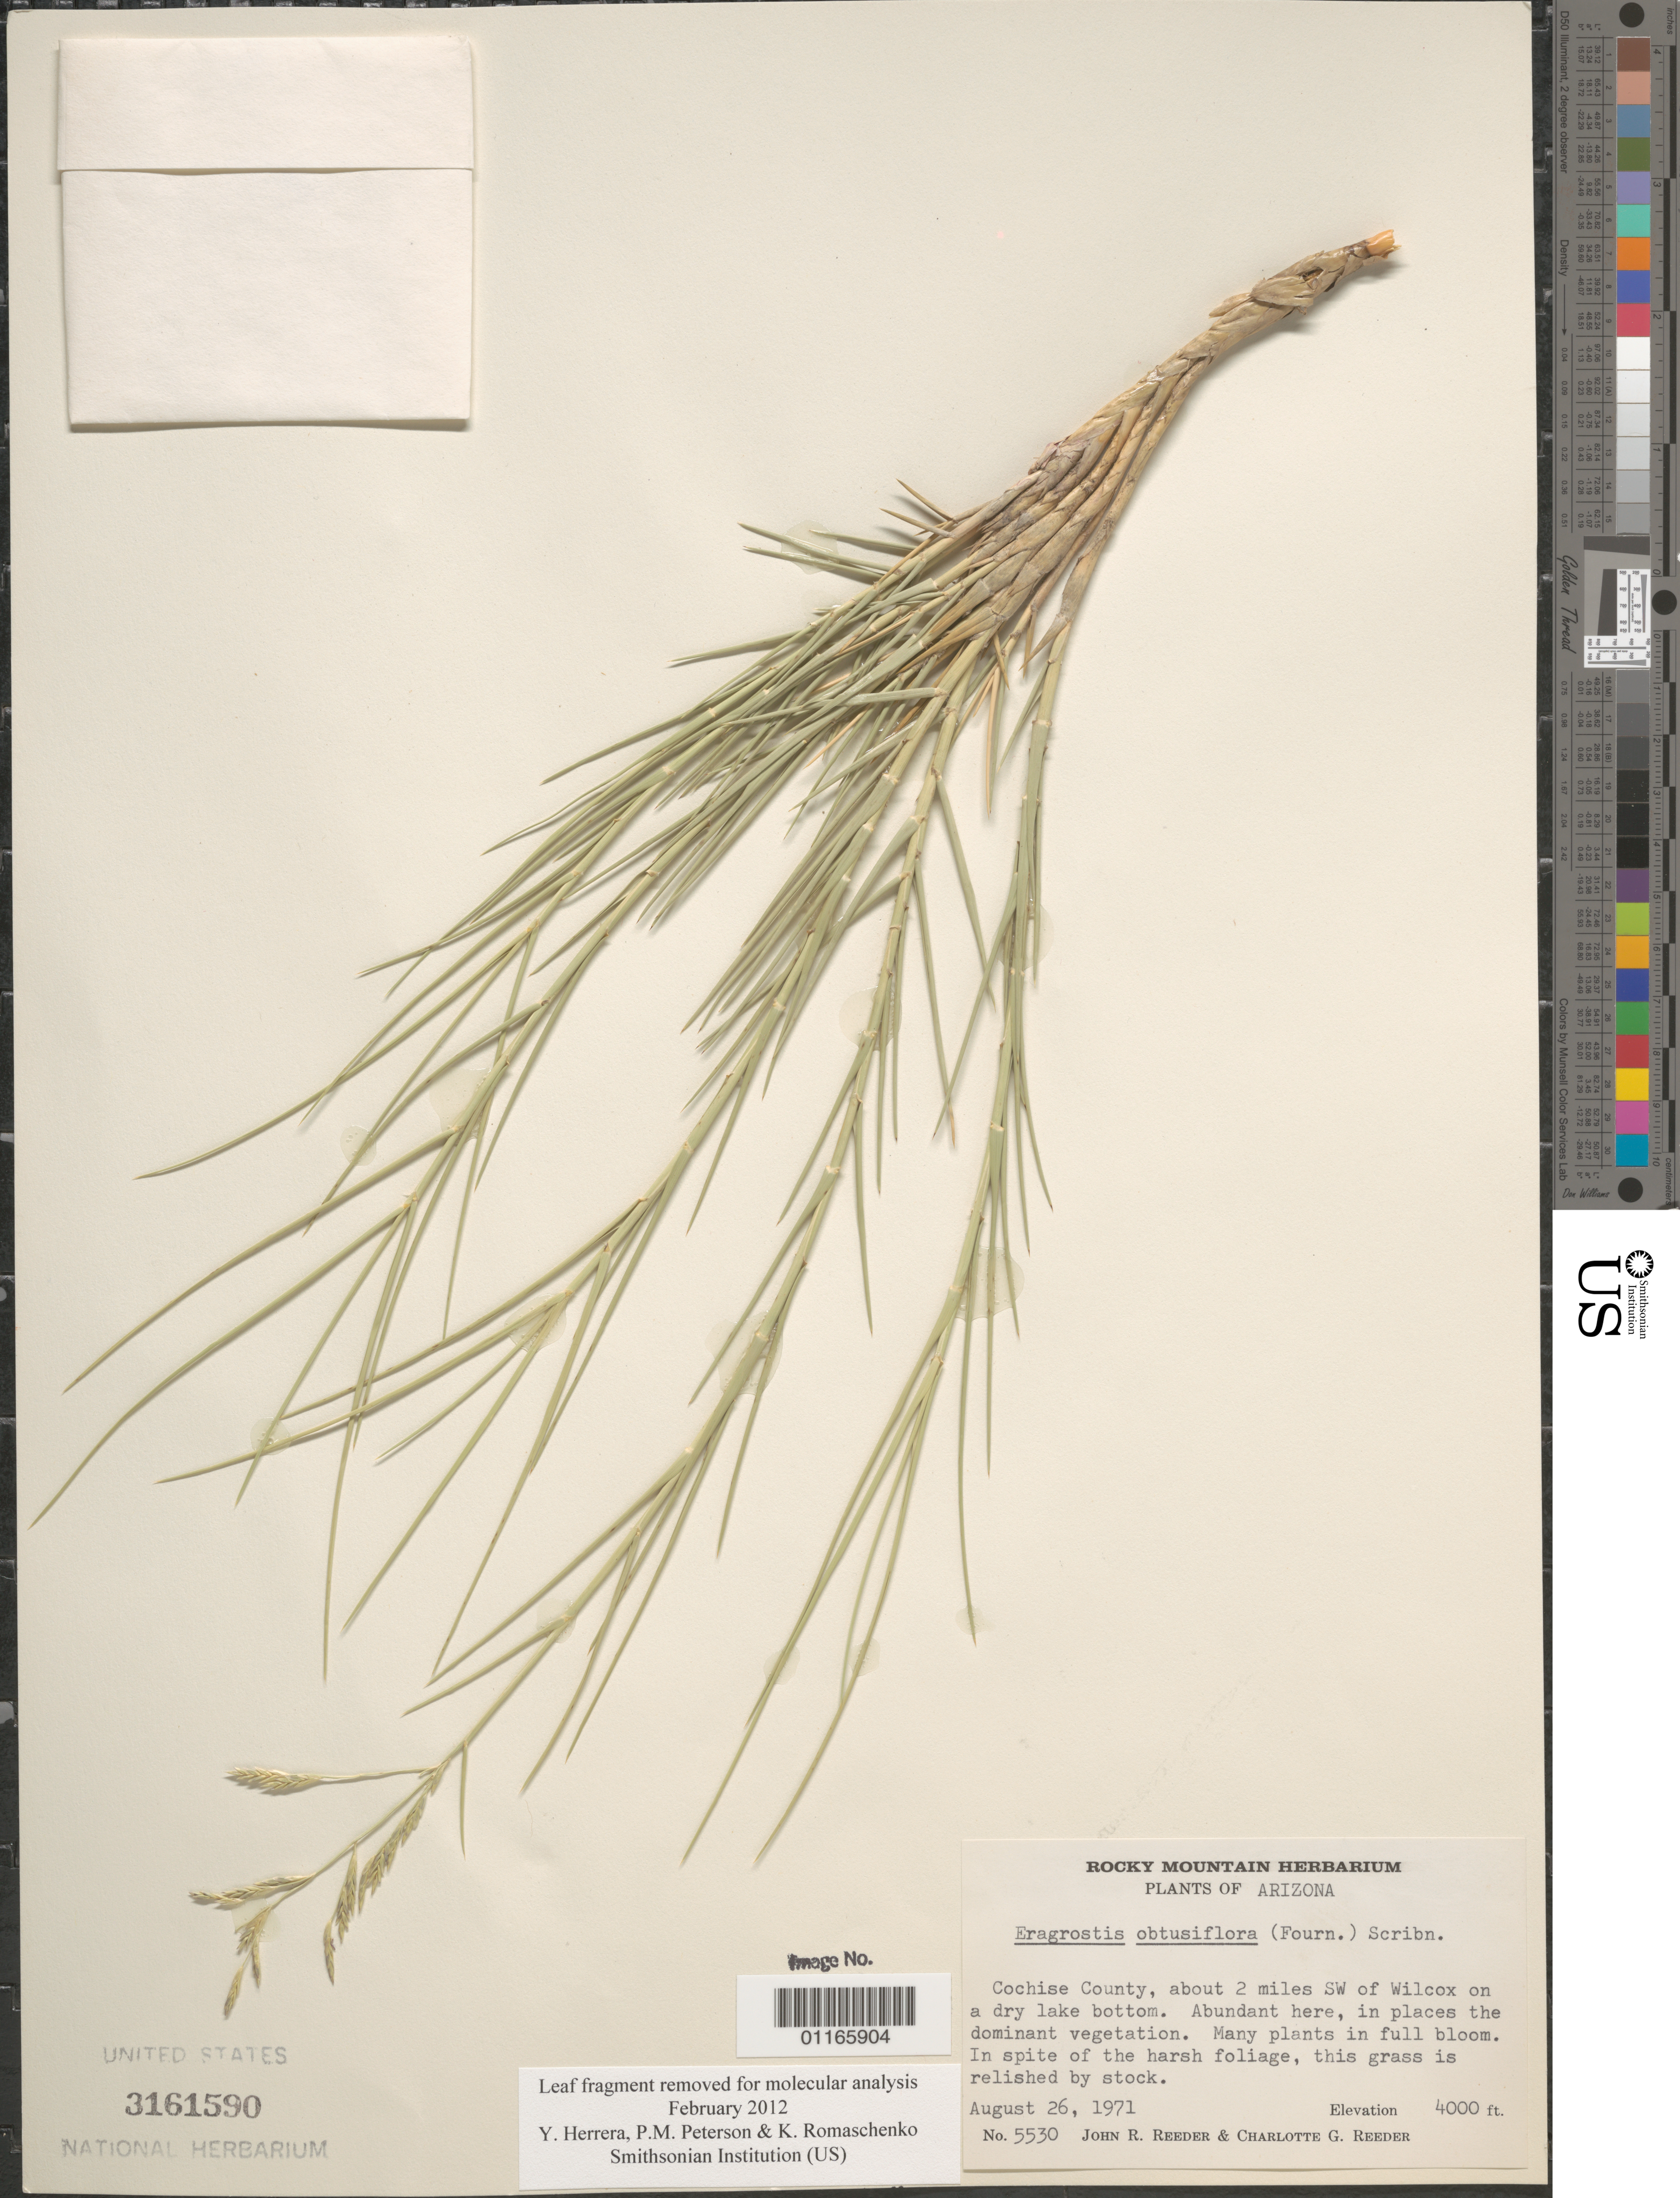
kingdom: Plantae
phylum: Tracheophyta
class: Liliopsida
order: Poales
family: Poaceae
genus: Eragrostis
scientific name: Eragrostis obtusiflora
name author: (E. Fourn.) Scribn.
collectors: J. R. Reeder & C. G. Reeder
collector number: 5530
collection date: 1971-08-26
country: United States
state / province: Arizona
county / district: Cochise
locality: About 2 miles SW of Wilcox.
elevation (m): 1219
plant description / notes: Leaf fragment removed for molecular analysis February 2012 Y. Herrera, P.M. Peterson & K. Romaschenko Smithsonian Institution (US)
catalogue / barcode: US 3161590